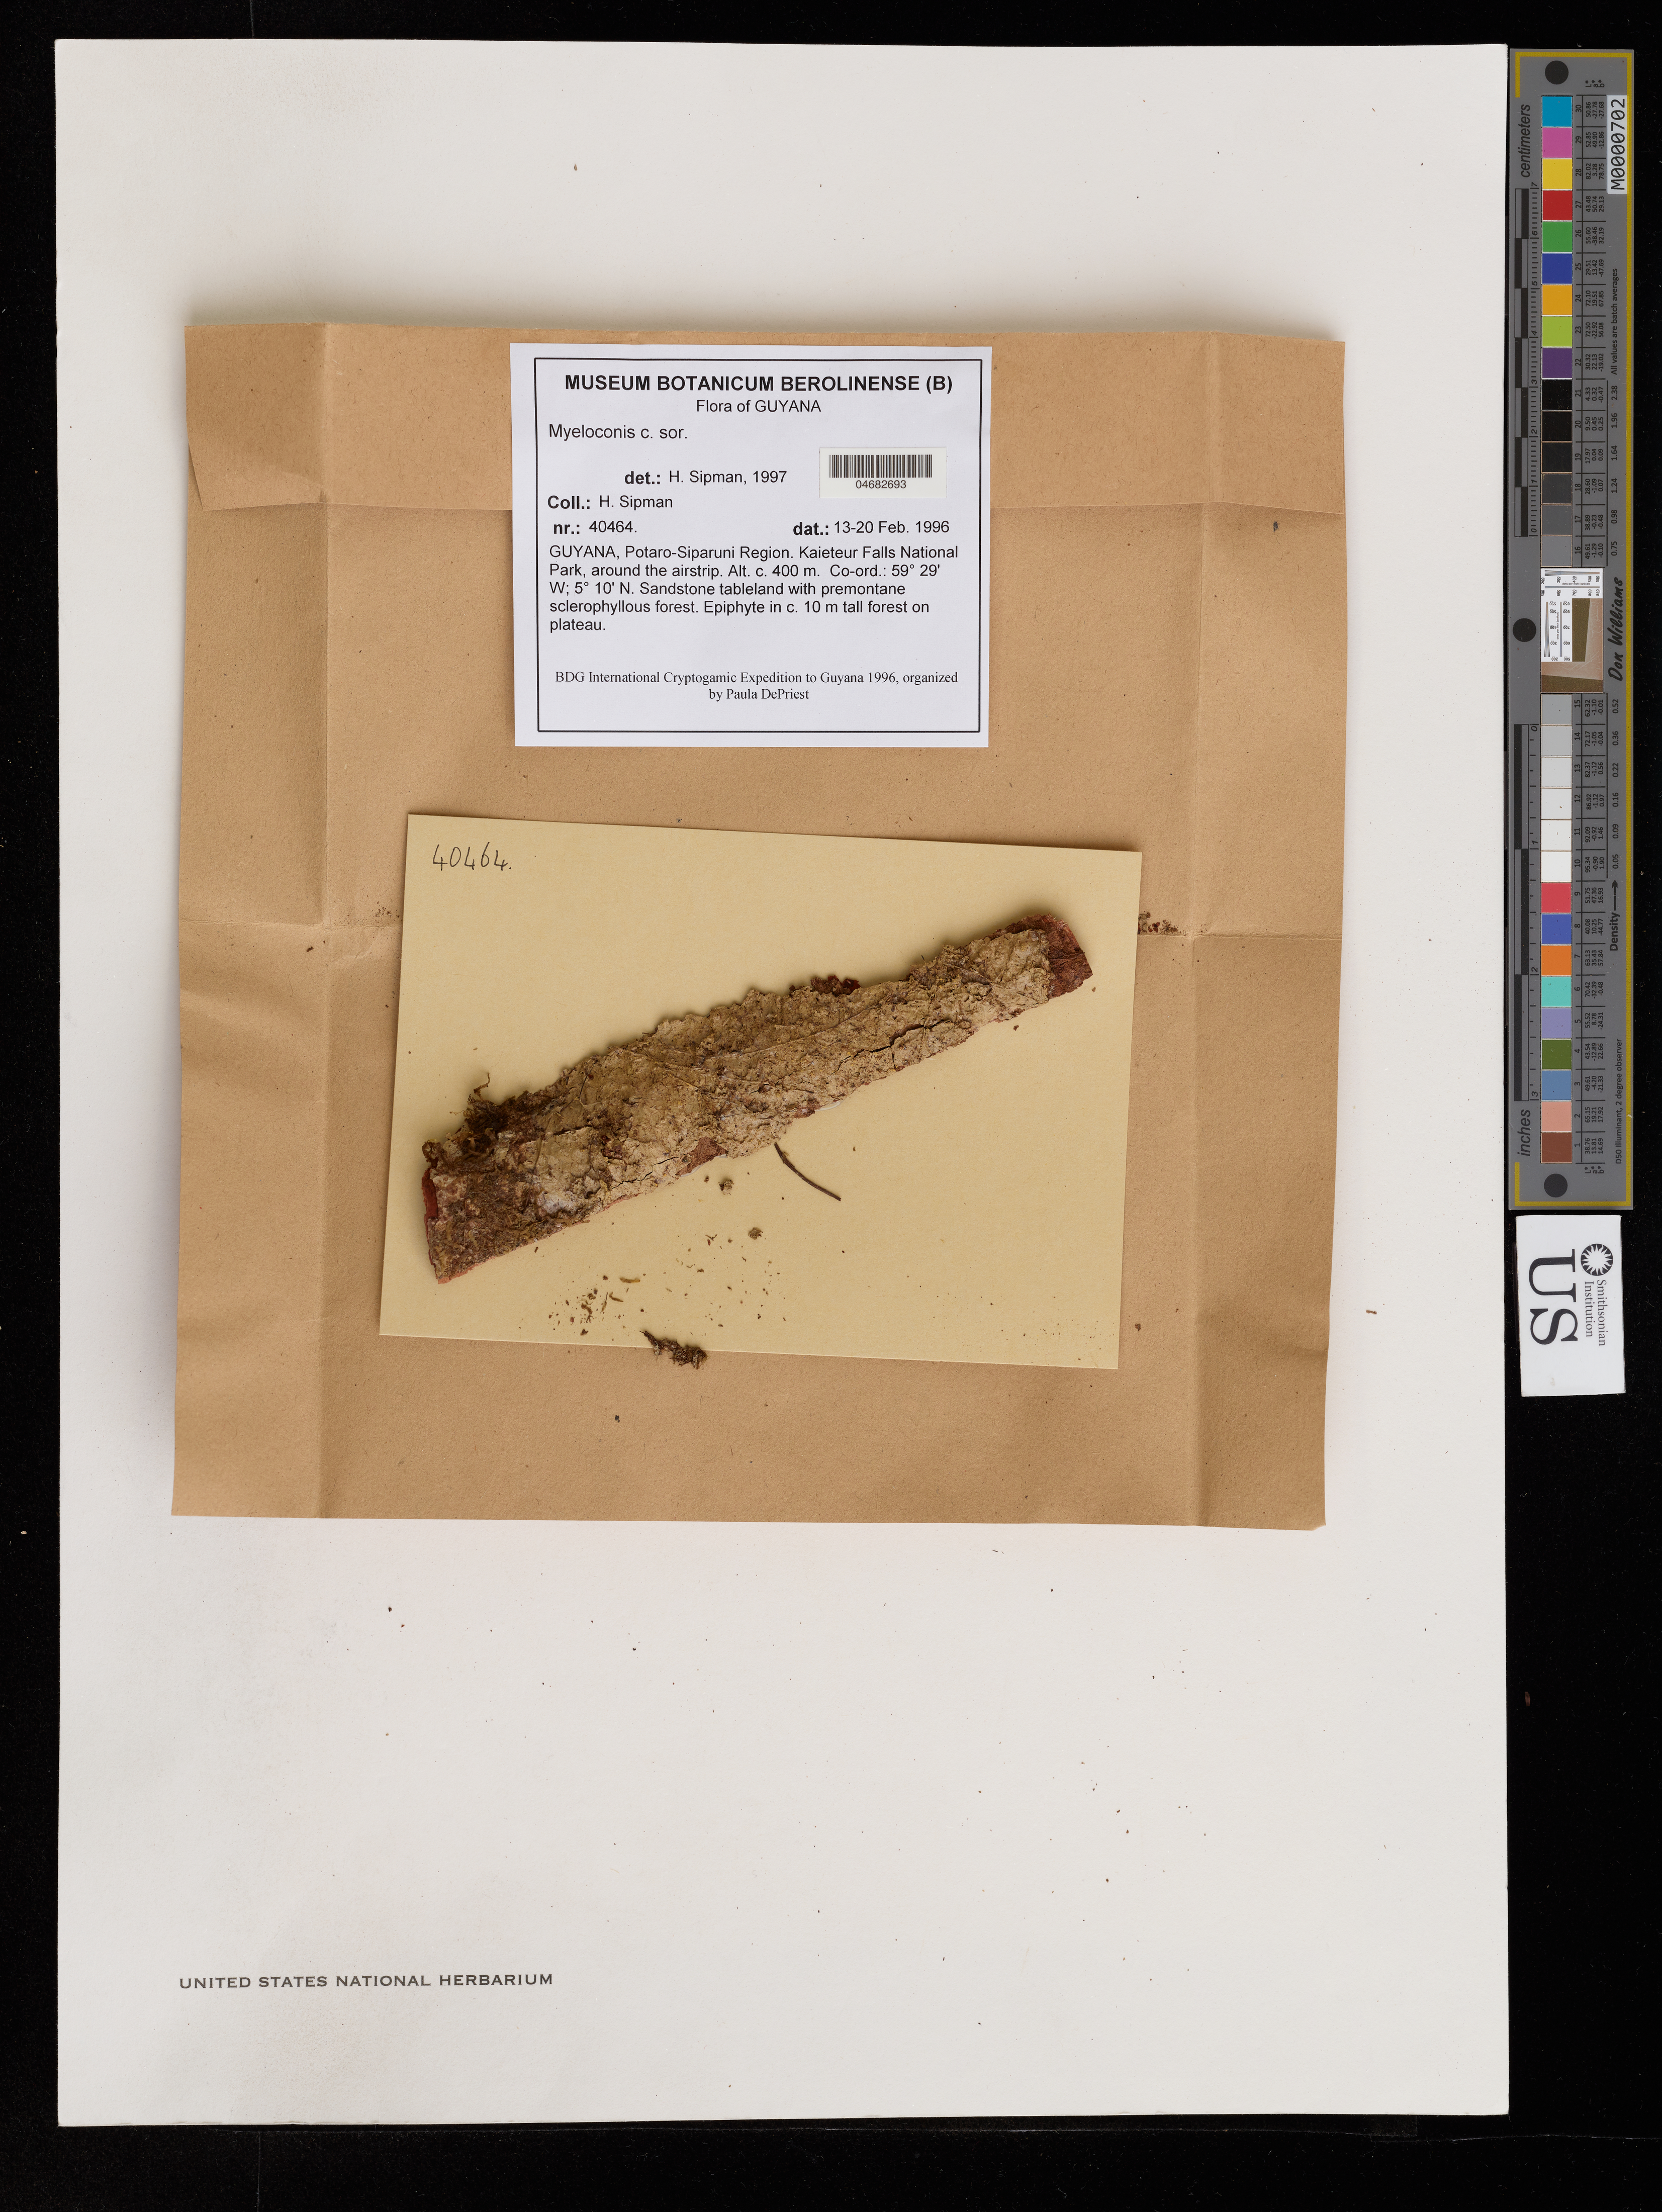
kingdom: Fungi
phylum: Ascomycota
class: Lecanoromycetes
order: Ostropales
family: Porinaceae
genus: Myeloconis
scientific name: Myeloconis sp.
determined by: Sipman, H.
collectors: H. Sipman et al.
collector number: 40464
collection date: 1996-02-13/1996-02-20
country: Guyana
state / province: Potaro-Siparuni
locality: Kaieteur Falls National Park, around the airstrip.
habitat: Sandstone tableland with premontane sclerophyllous forest. In c. 10 m tall forest on plateau.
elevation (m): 400